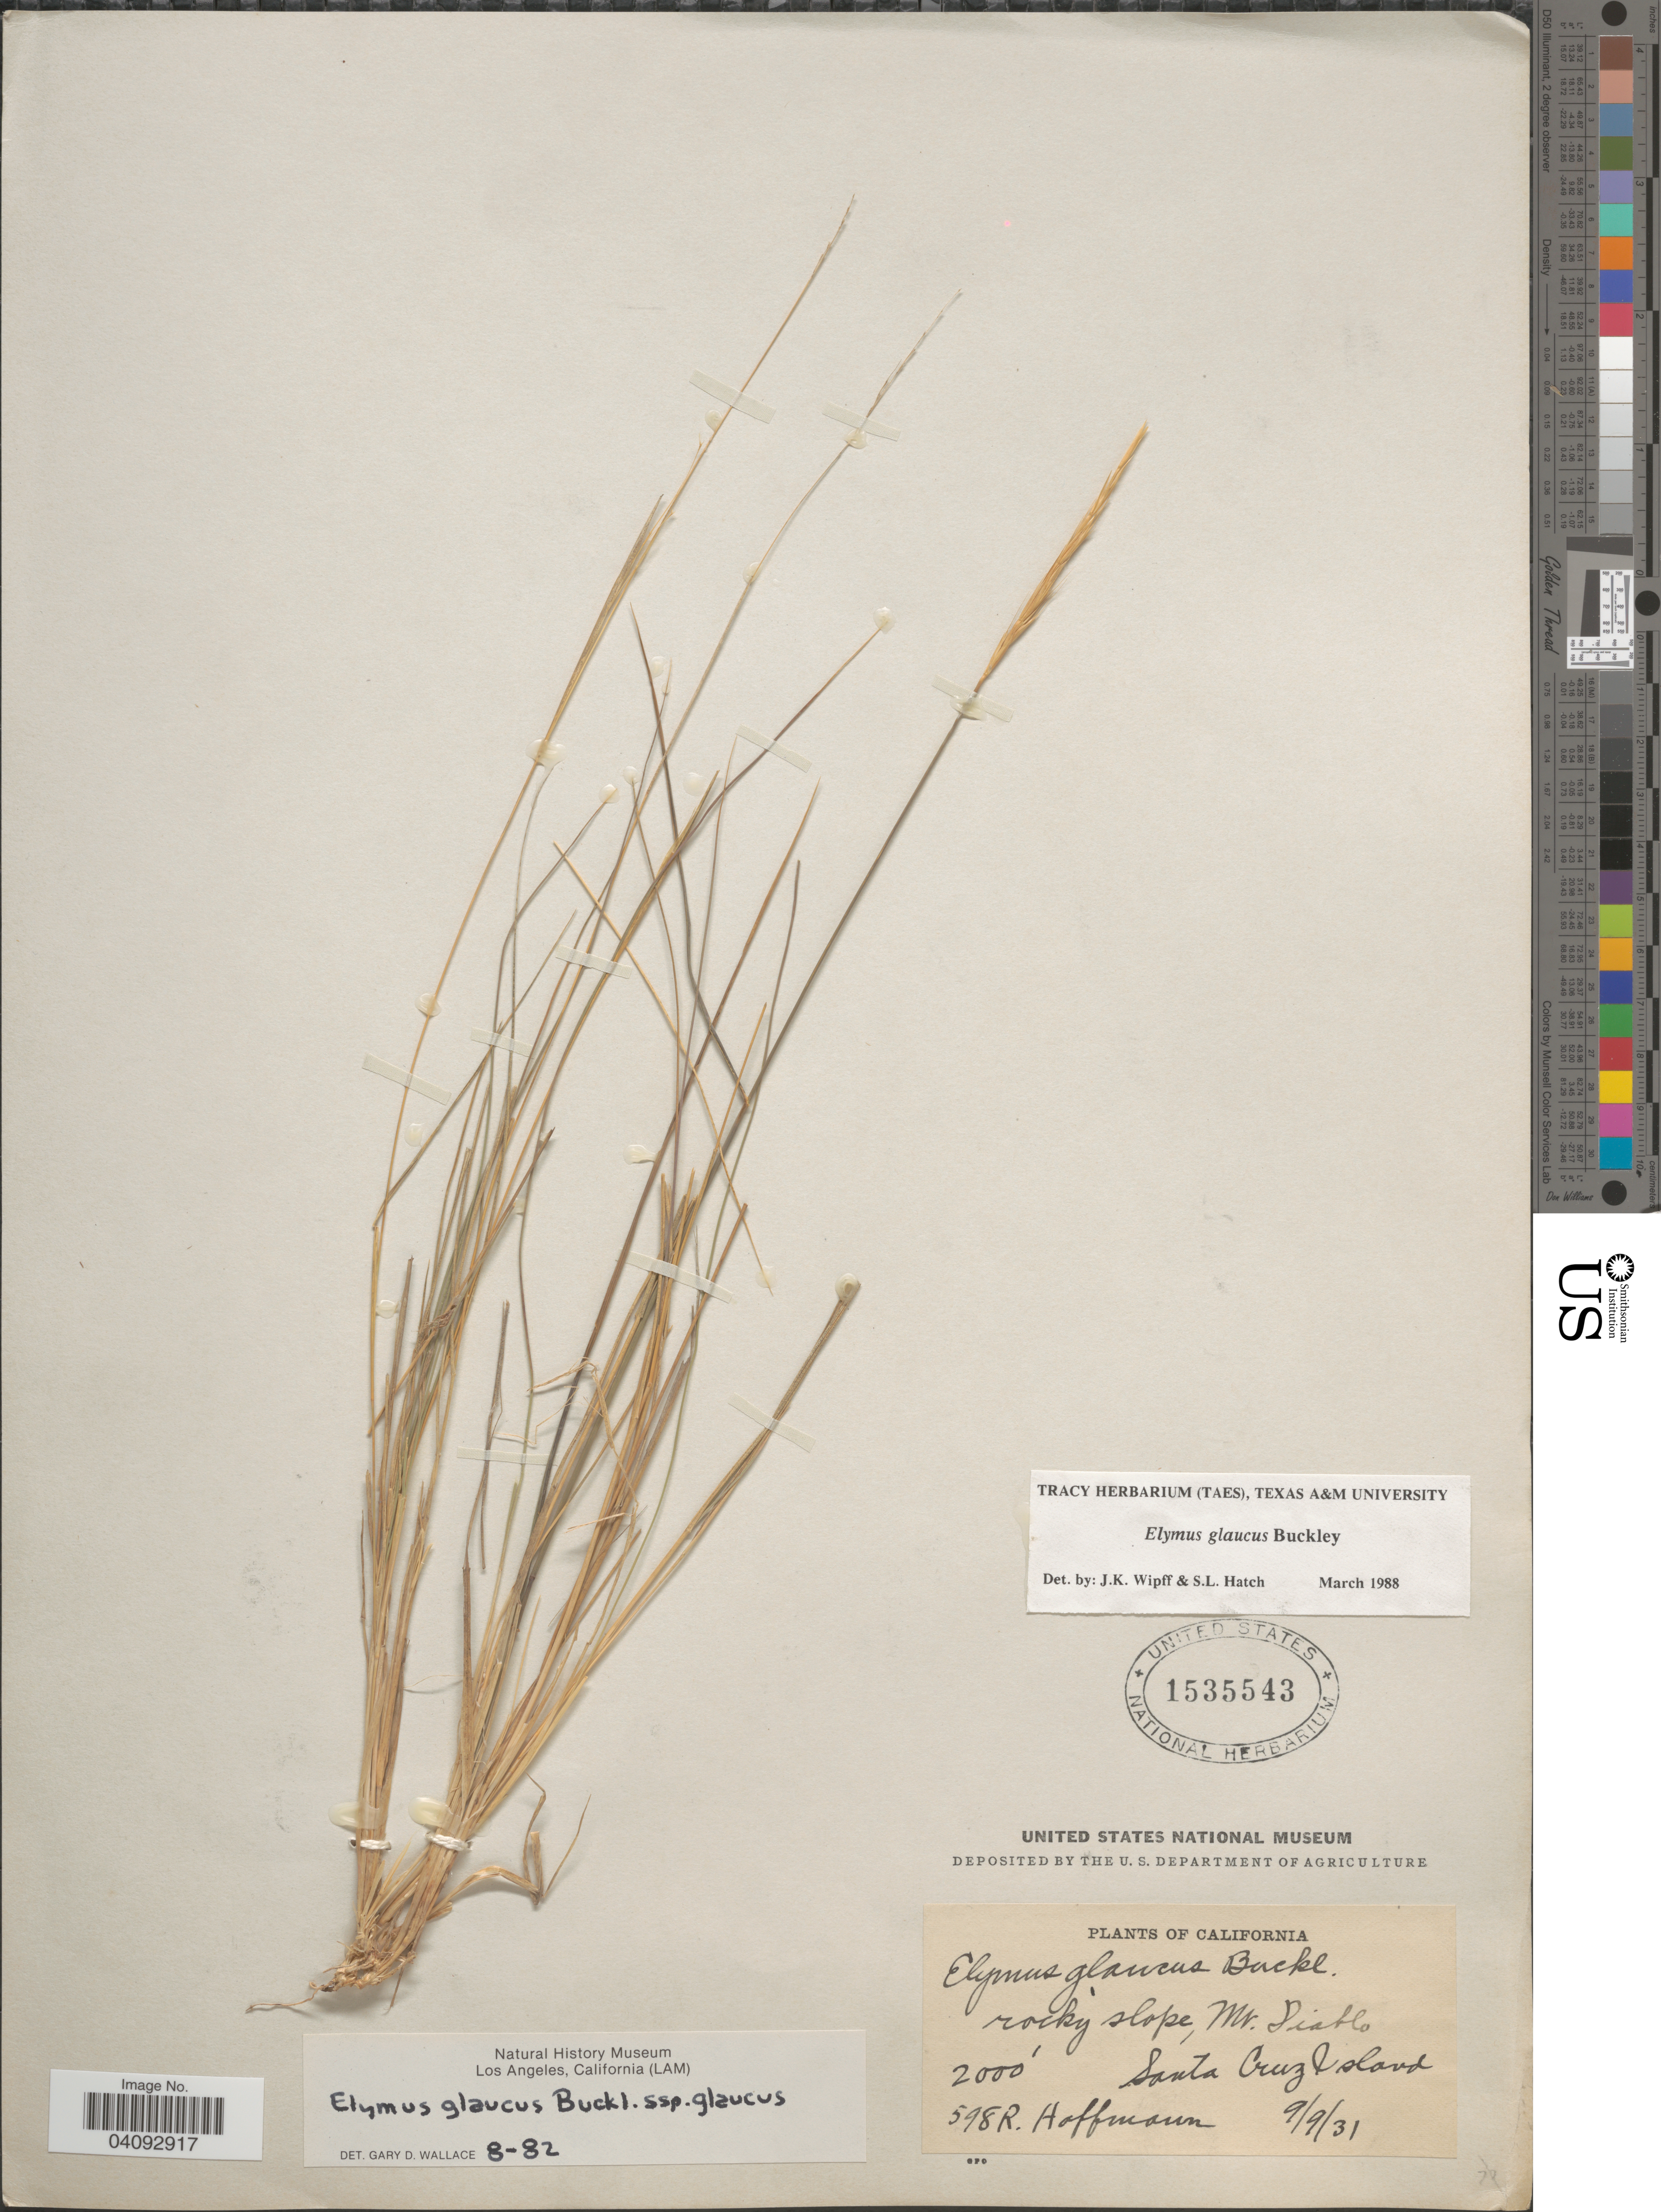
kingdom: Plantae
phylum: Tracheophyta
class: Liliopsida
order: Poales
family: Poaceae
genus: Elymus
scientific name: Elymus glaucus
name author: Buckley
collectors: R. Hoffmann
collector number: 598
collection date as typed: Transcribed d/m/y: 9/9/31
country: United States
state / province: California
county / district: Santa Barbara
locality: Rocky slope, Mt. Diablo. Santa Cruz Island.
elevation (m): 610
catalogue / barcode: US 1535543